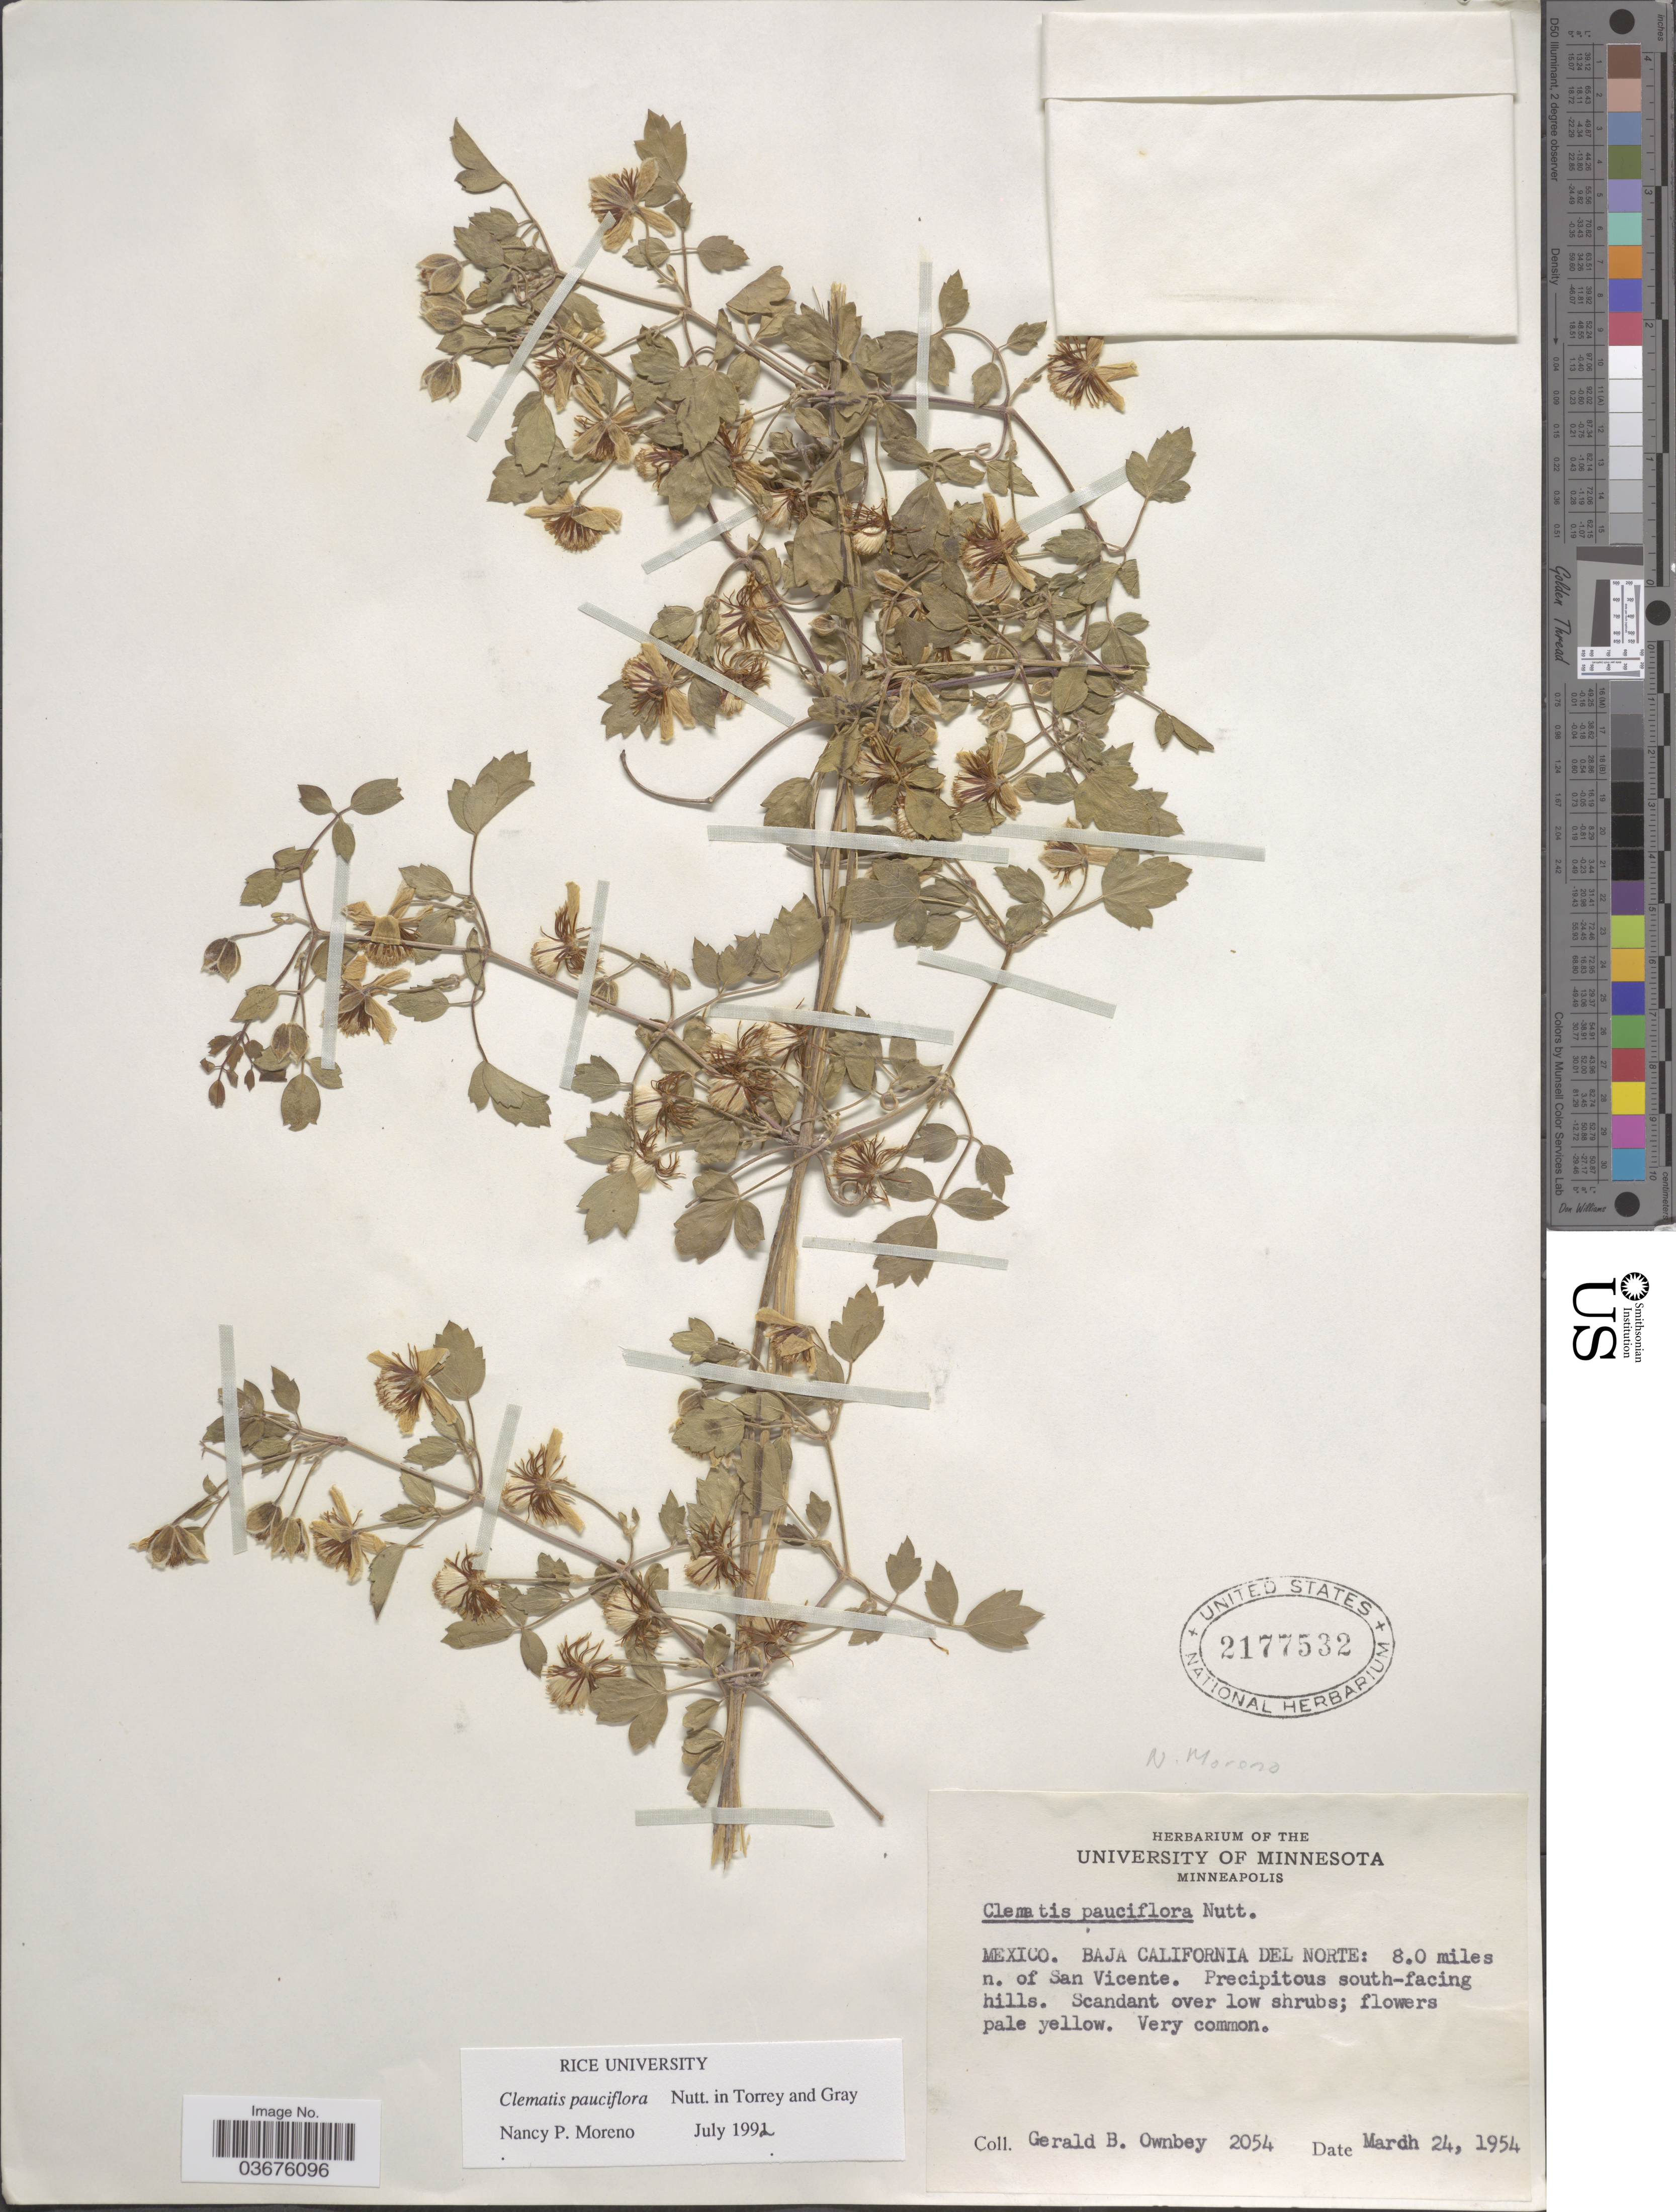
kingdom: Plantae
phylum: Tracheophyta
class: Magnoliopsida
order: Ranunculales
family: Ranunculaceae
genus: Clematis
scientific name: Clematis pauciflora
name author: Nutt. ex Torr. & A. Gray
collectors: G. B. Ownbey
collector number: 2054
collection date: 1954-03-24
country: Mexico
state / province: Baja California Norte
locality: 8.0 miles n. of San Vicente.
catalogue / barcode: US 2177532